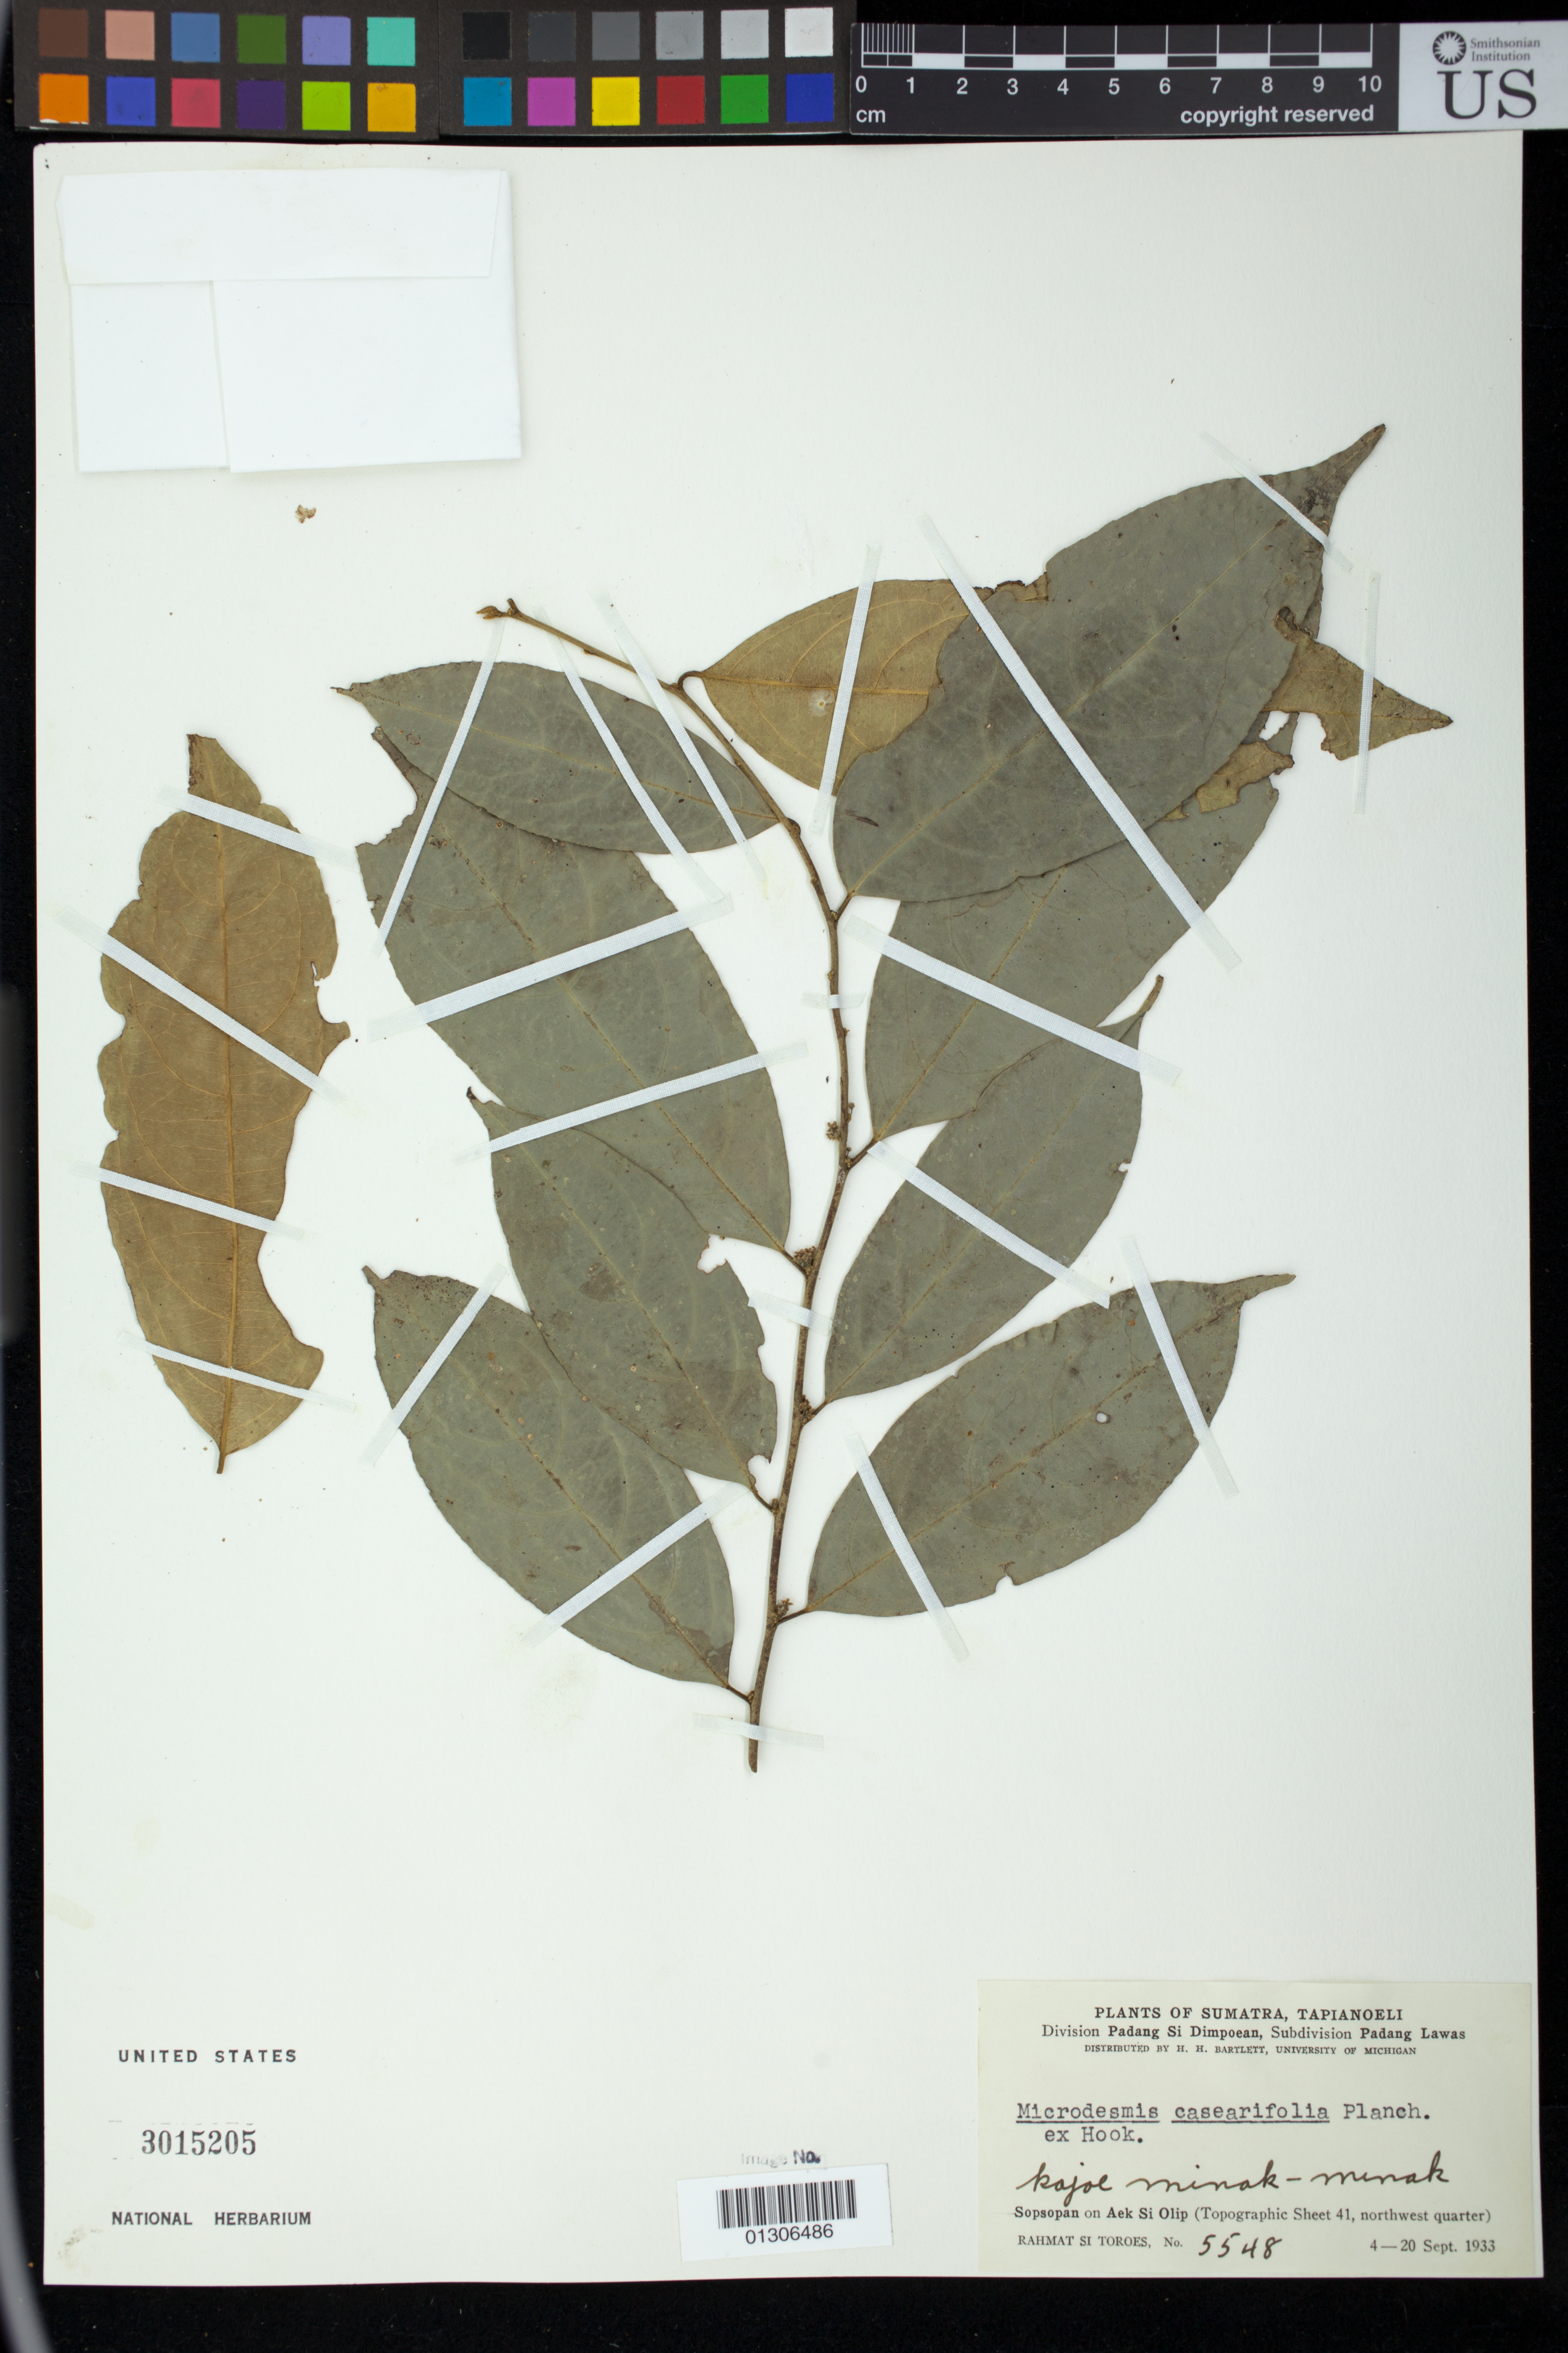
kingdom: Plantae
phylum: Tracheophyta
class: Magnoliopsida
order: Malpighiales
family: Pandaceae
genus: Microdesmis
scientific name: Microdesmis casearifolia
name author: Planch. & Hook.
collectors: Rahmat Si Boeea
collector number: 5548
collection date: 1933-09-04/1933-09-20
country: Indonesia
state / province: Sumatra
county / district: Sumatera Utara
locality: Padang Lawas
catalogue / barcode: US 3015205